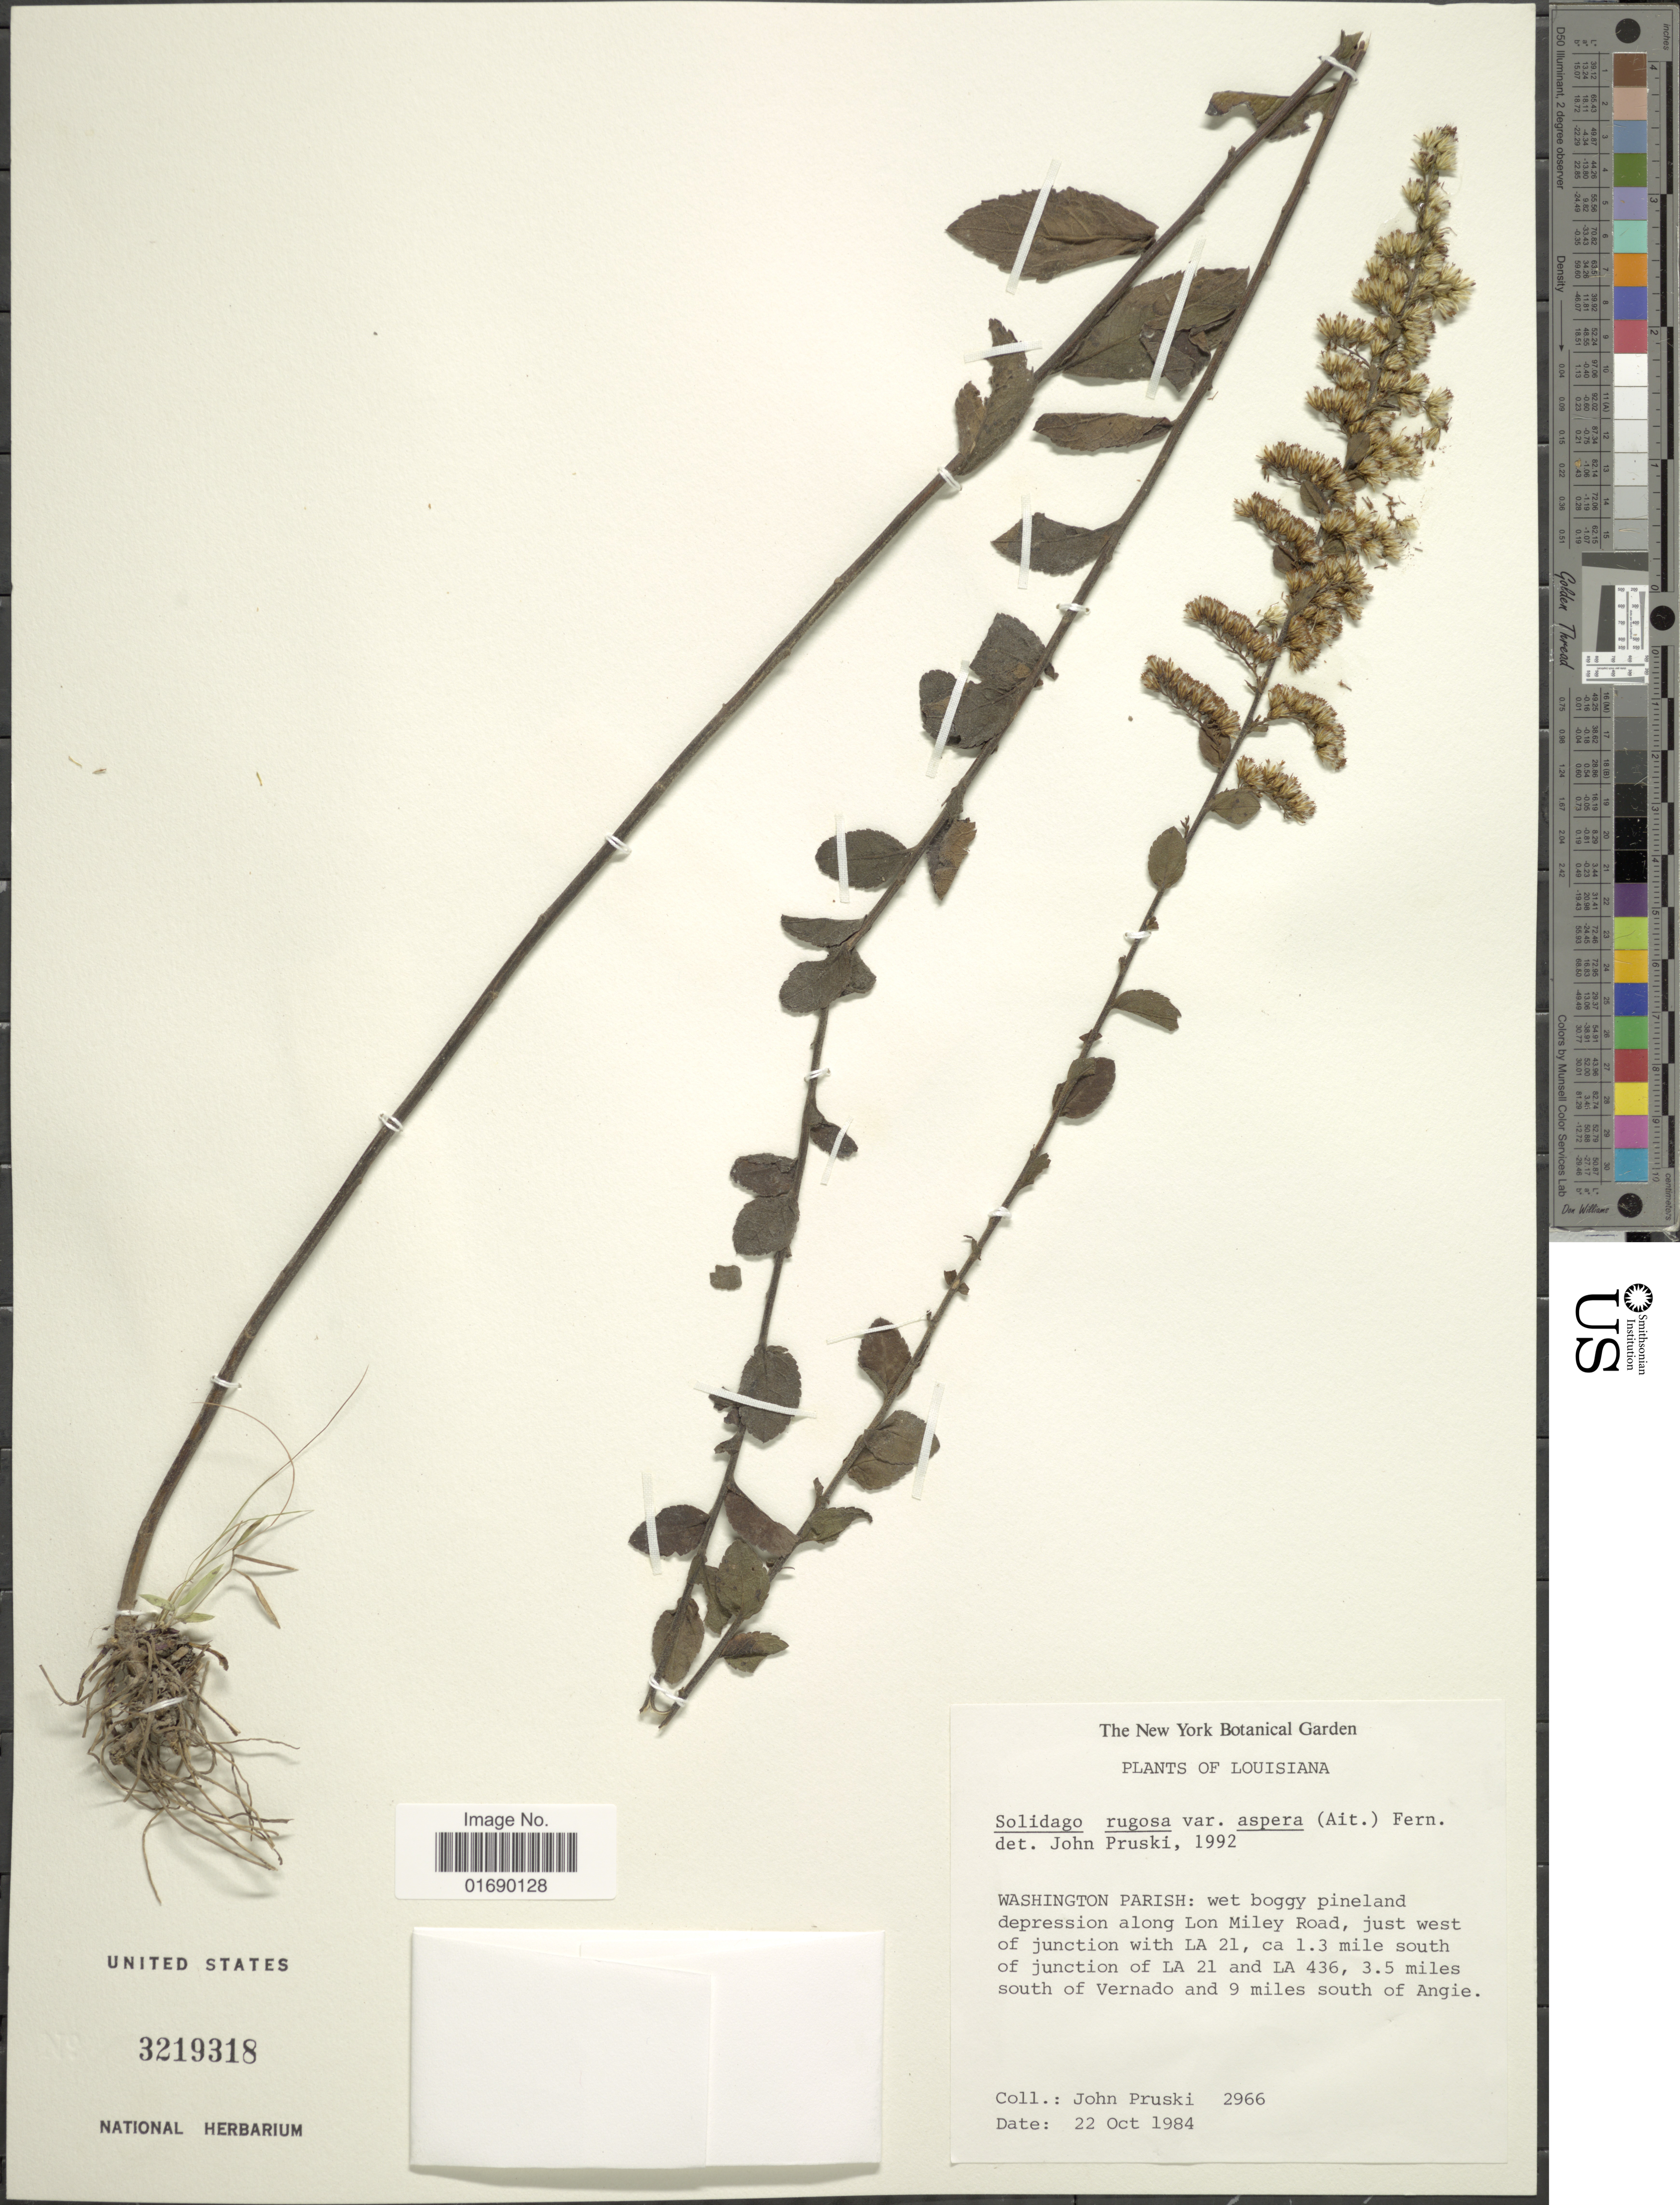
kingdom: Plantae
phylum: Tracheophyta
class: Magnoliopsida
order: Asterales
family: Asteraceae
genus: Solidago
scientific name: Solidago rugosa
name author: Mill.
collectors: J. F. Pruski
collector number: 2966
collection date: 1984-10-22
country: United States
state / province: Louisiana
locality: Washington Parish: wet boggy pineland depression along Lon Miley Road, just west of junction with LA 21 and LA 436, 3.5 south of vernado and 9 miles south of Angie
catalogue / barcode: US 3219318